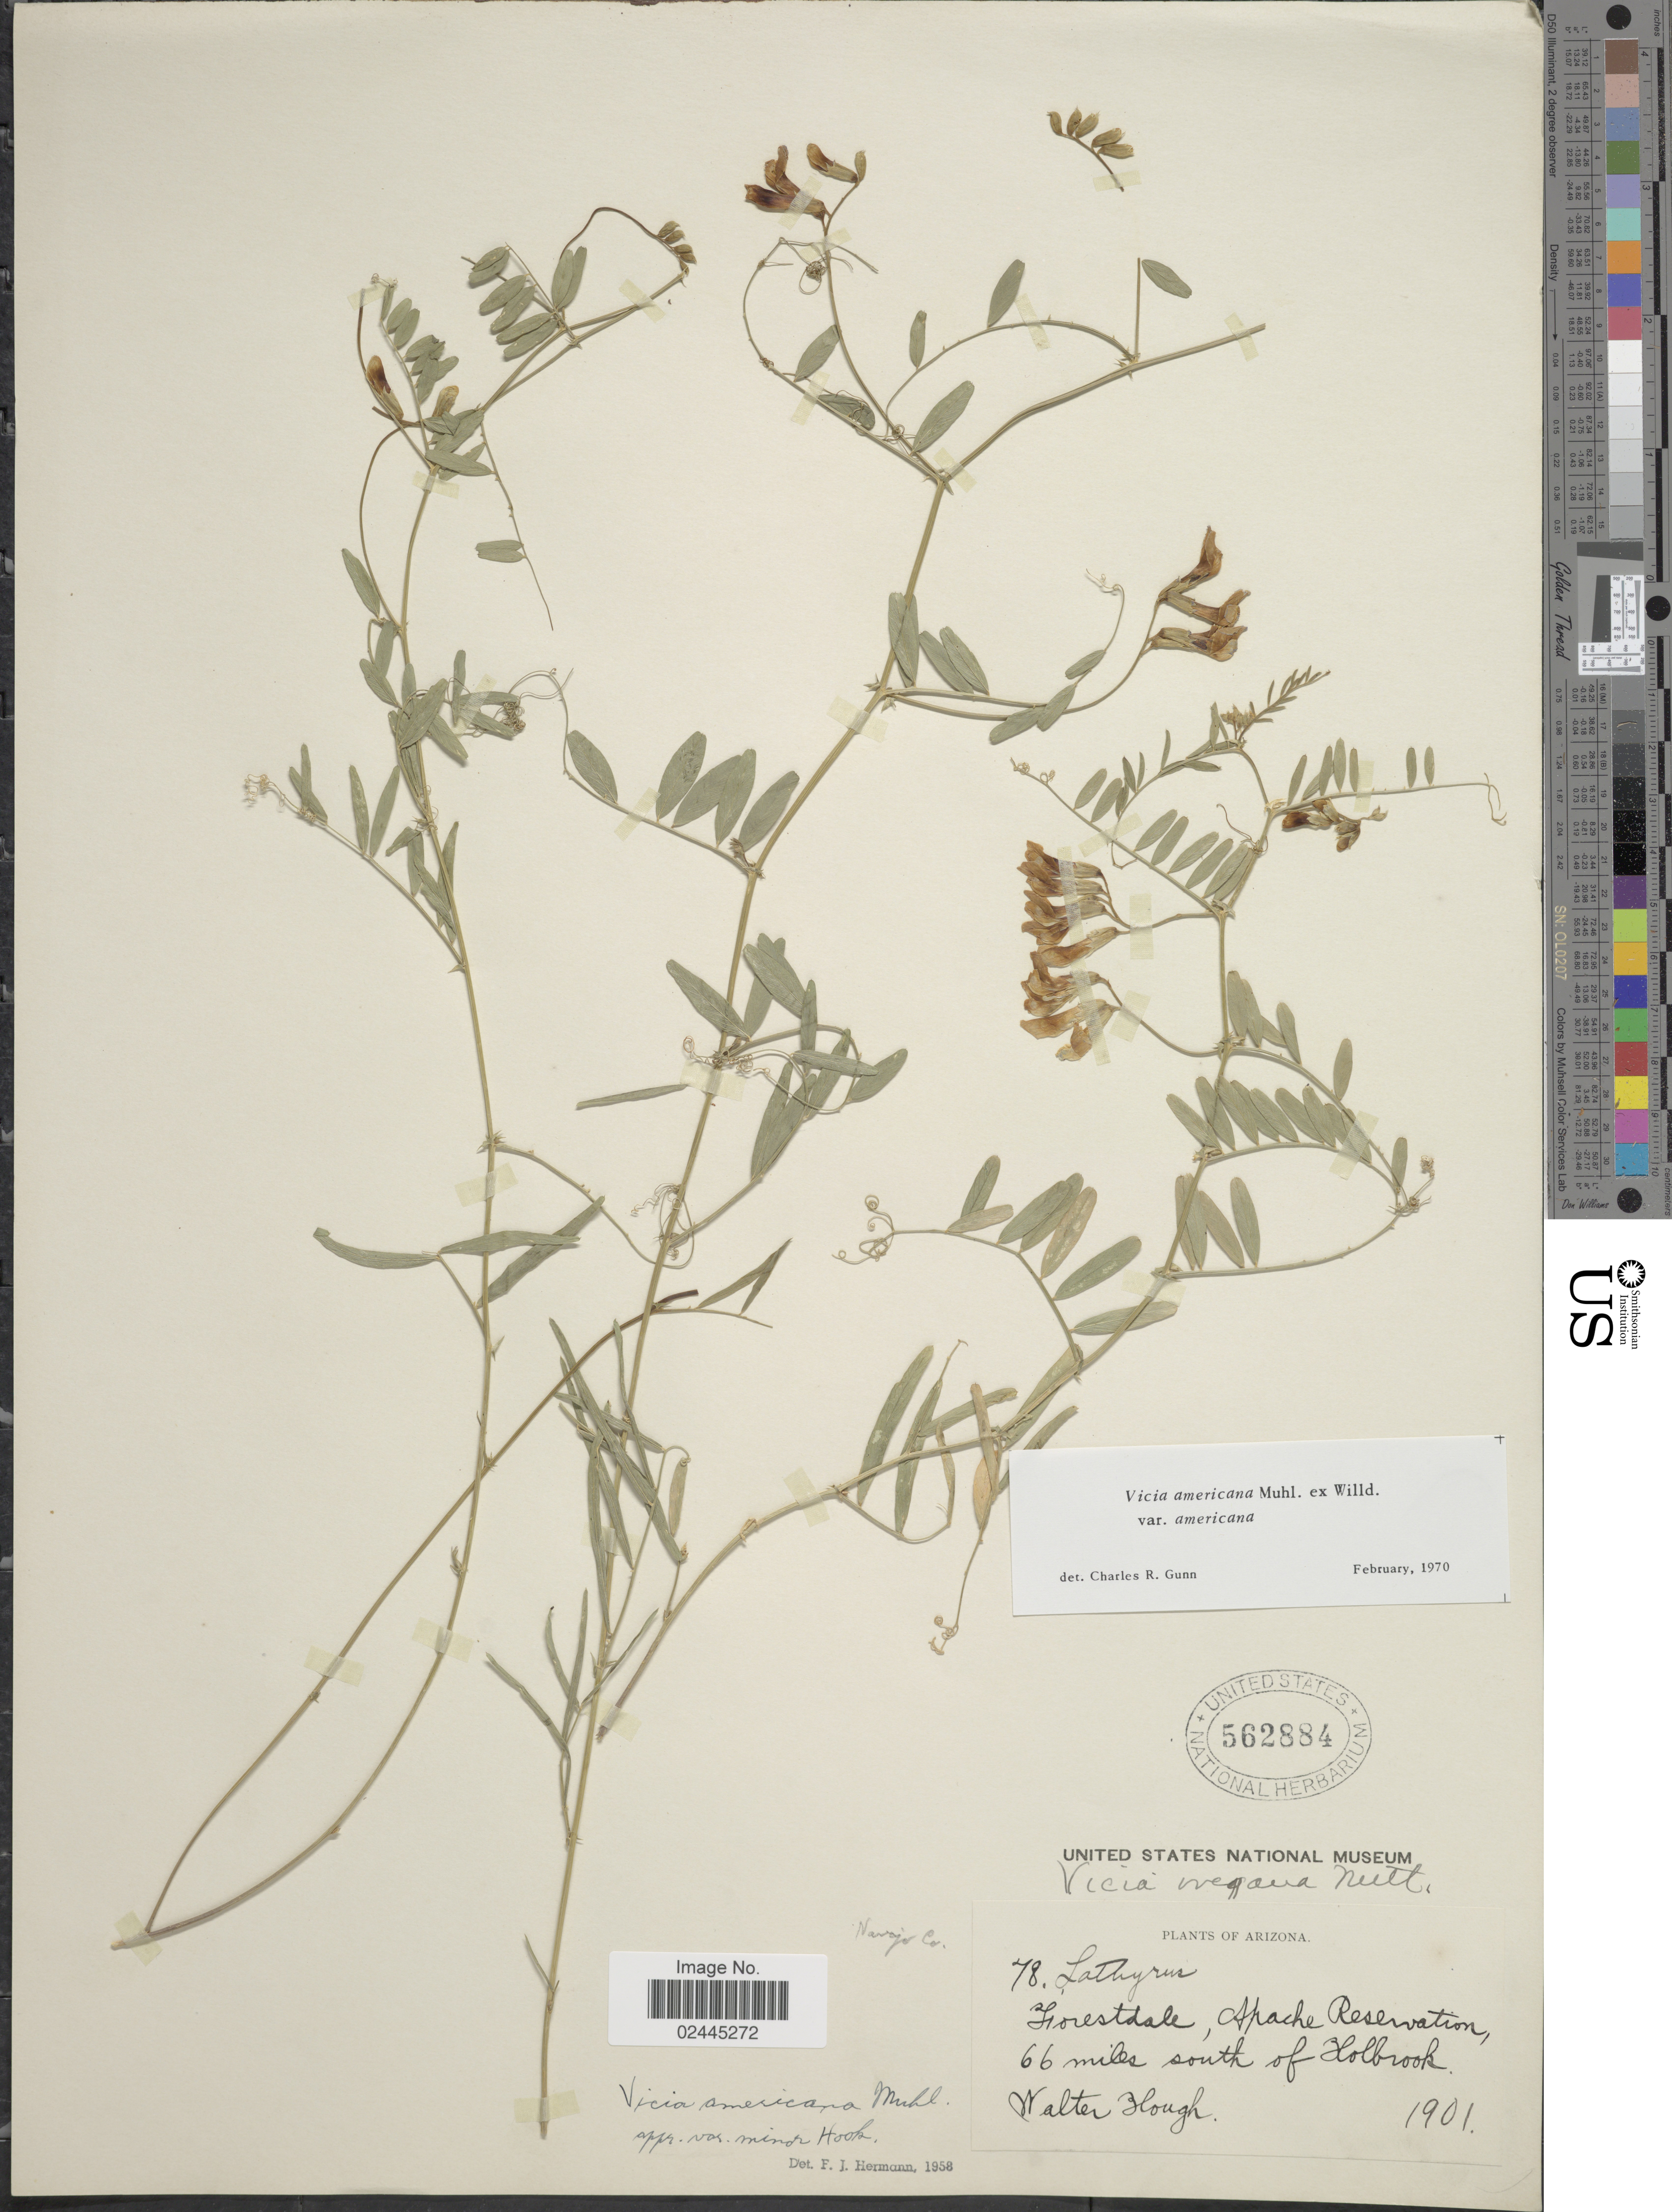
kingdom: Plantae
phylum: Tracheophyta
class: Magnoliopsida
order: Fabales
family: Fabaceae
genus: Vicia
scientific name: Vicia americana var. americana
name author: Muhl. ex Willd.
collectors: W. Hough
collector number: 78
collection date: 1901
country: United States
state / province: Arizona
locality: Forestdale, Apache Reservation, 66 miles south of Holbrook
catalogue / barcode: US 562884